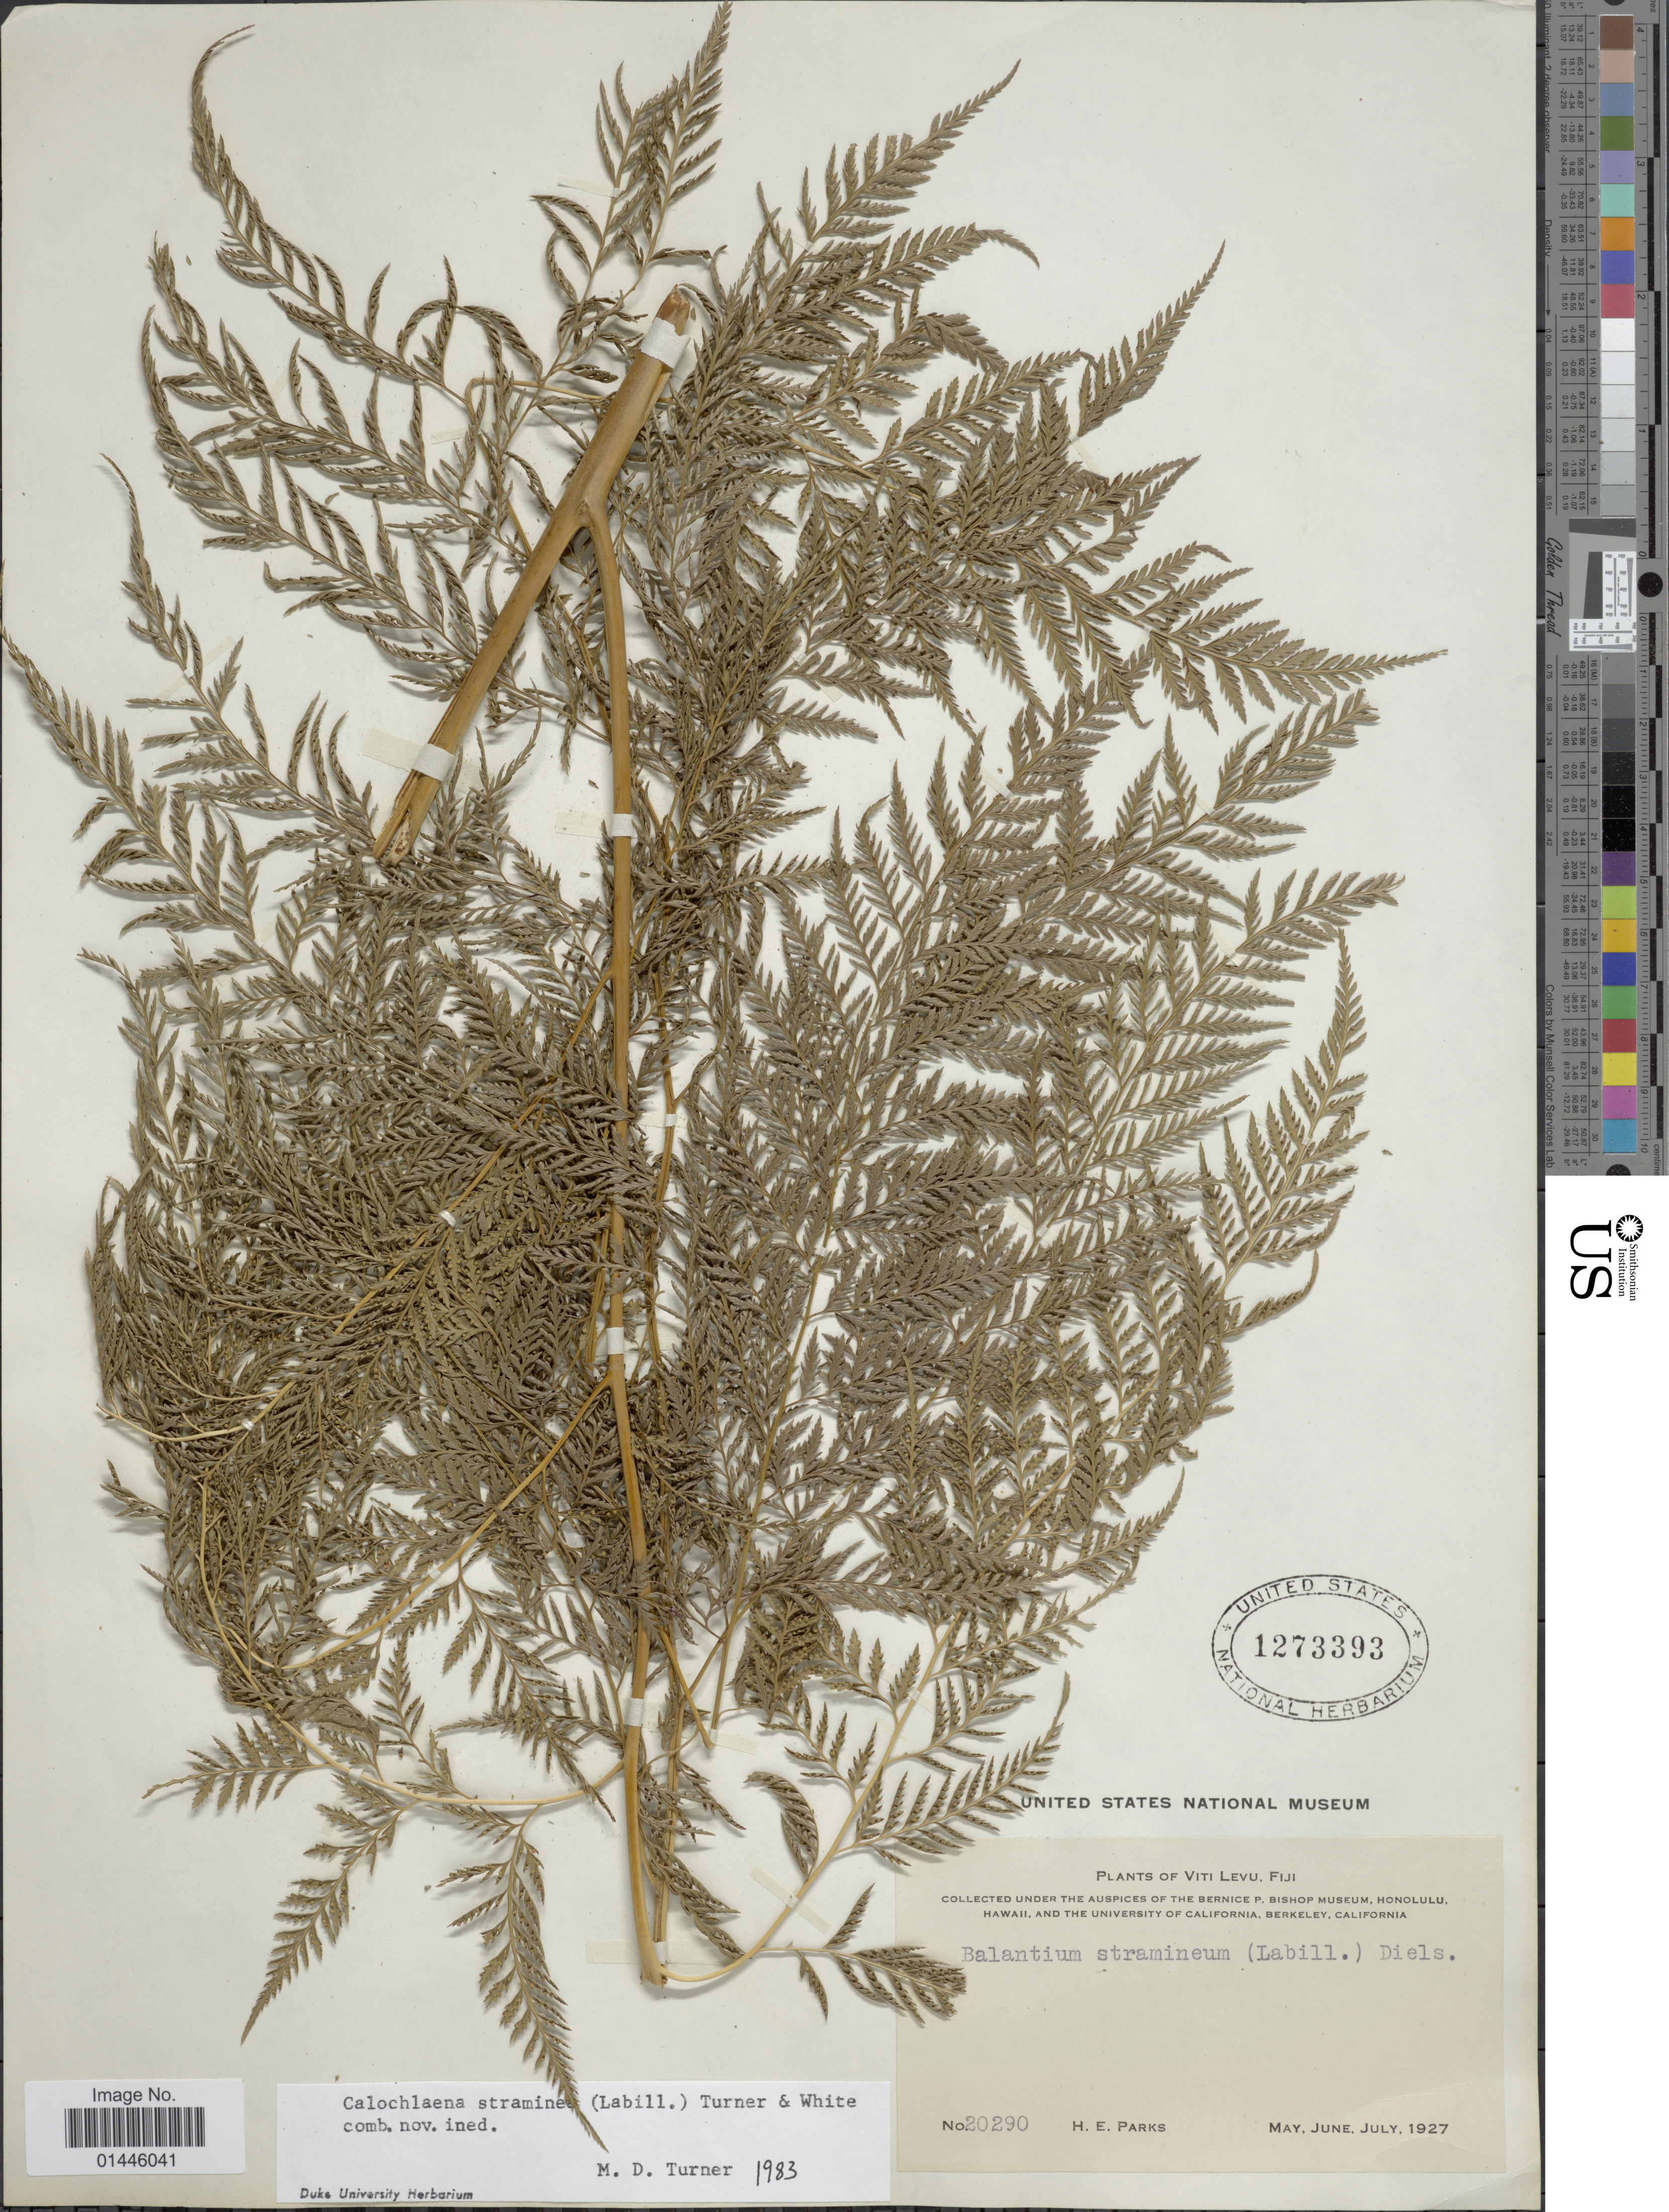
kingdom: Plantae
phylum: Tracheophyta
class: Polypodiopsida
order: Cyatheales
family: Dicksoniaceae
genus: Calochlaena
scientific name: Calochlaena straminea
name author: (Labill.) M.D. Turner & R.A. White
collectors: H. E. Parks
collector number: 20290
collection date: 1927-05/1927-07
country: Fiji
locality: Viti Levu.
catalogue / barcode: US 1273393